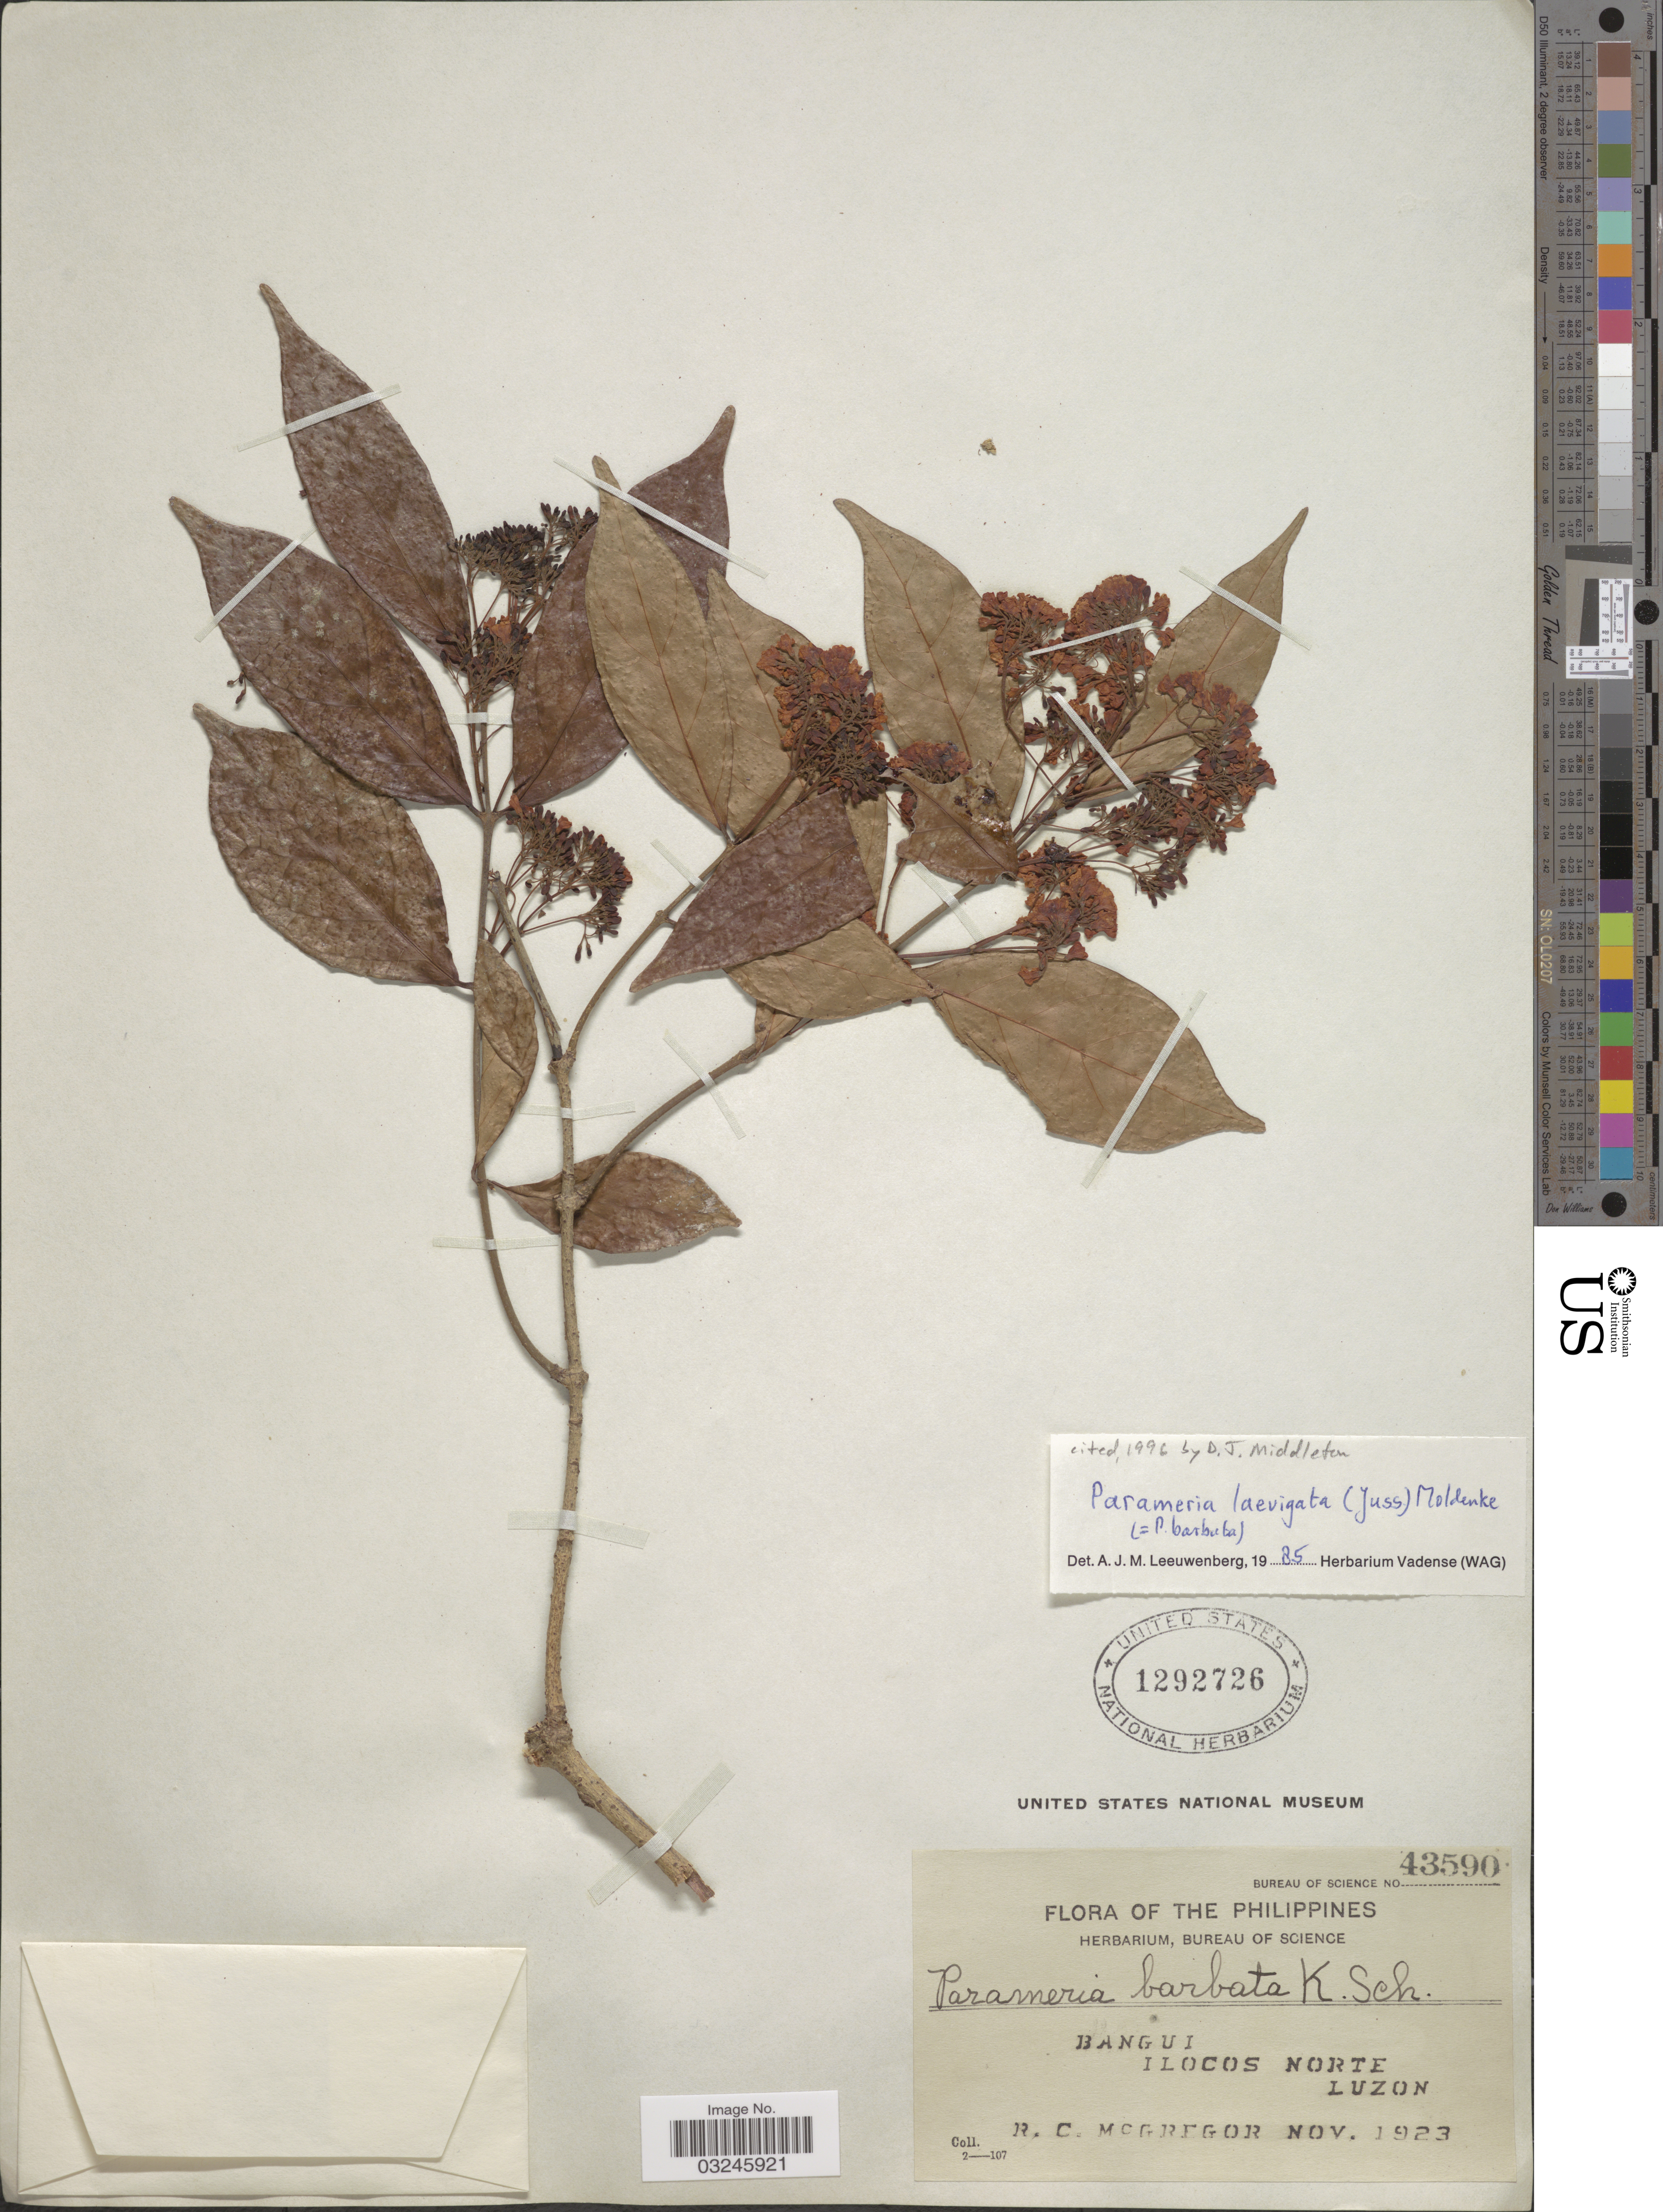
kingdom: Plantae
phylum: Tracheophyta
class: Magnoliopsida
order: Gentianales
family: Apocynaceae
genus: Parameria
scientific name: Parameria laevigata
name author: (Juss.) Moldenke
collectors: R. C. McGregor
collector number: Bureau of Science 43590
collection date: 1923-11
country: Philippines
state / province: Ilocos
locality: Bangui, Ilocos Norte, Luzon.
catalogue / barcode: US 1292726